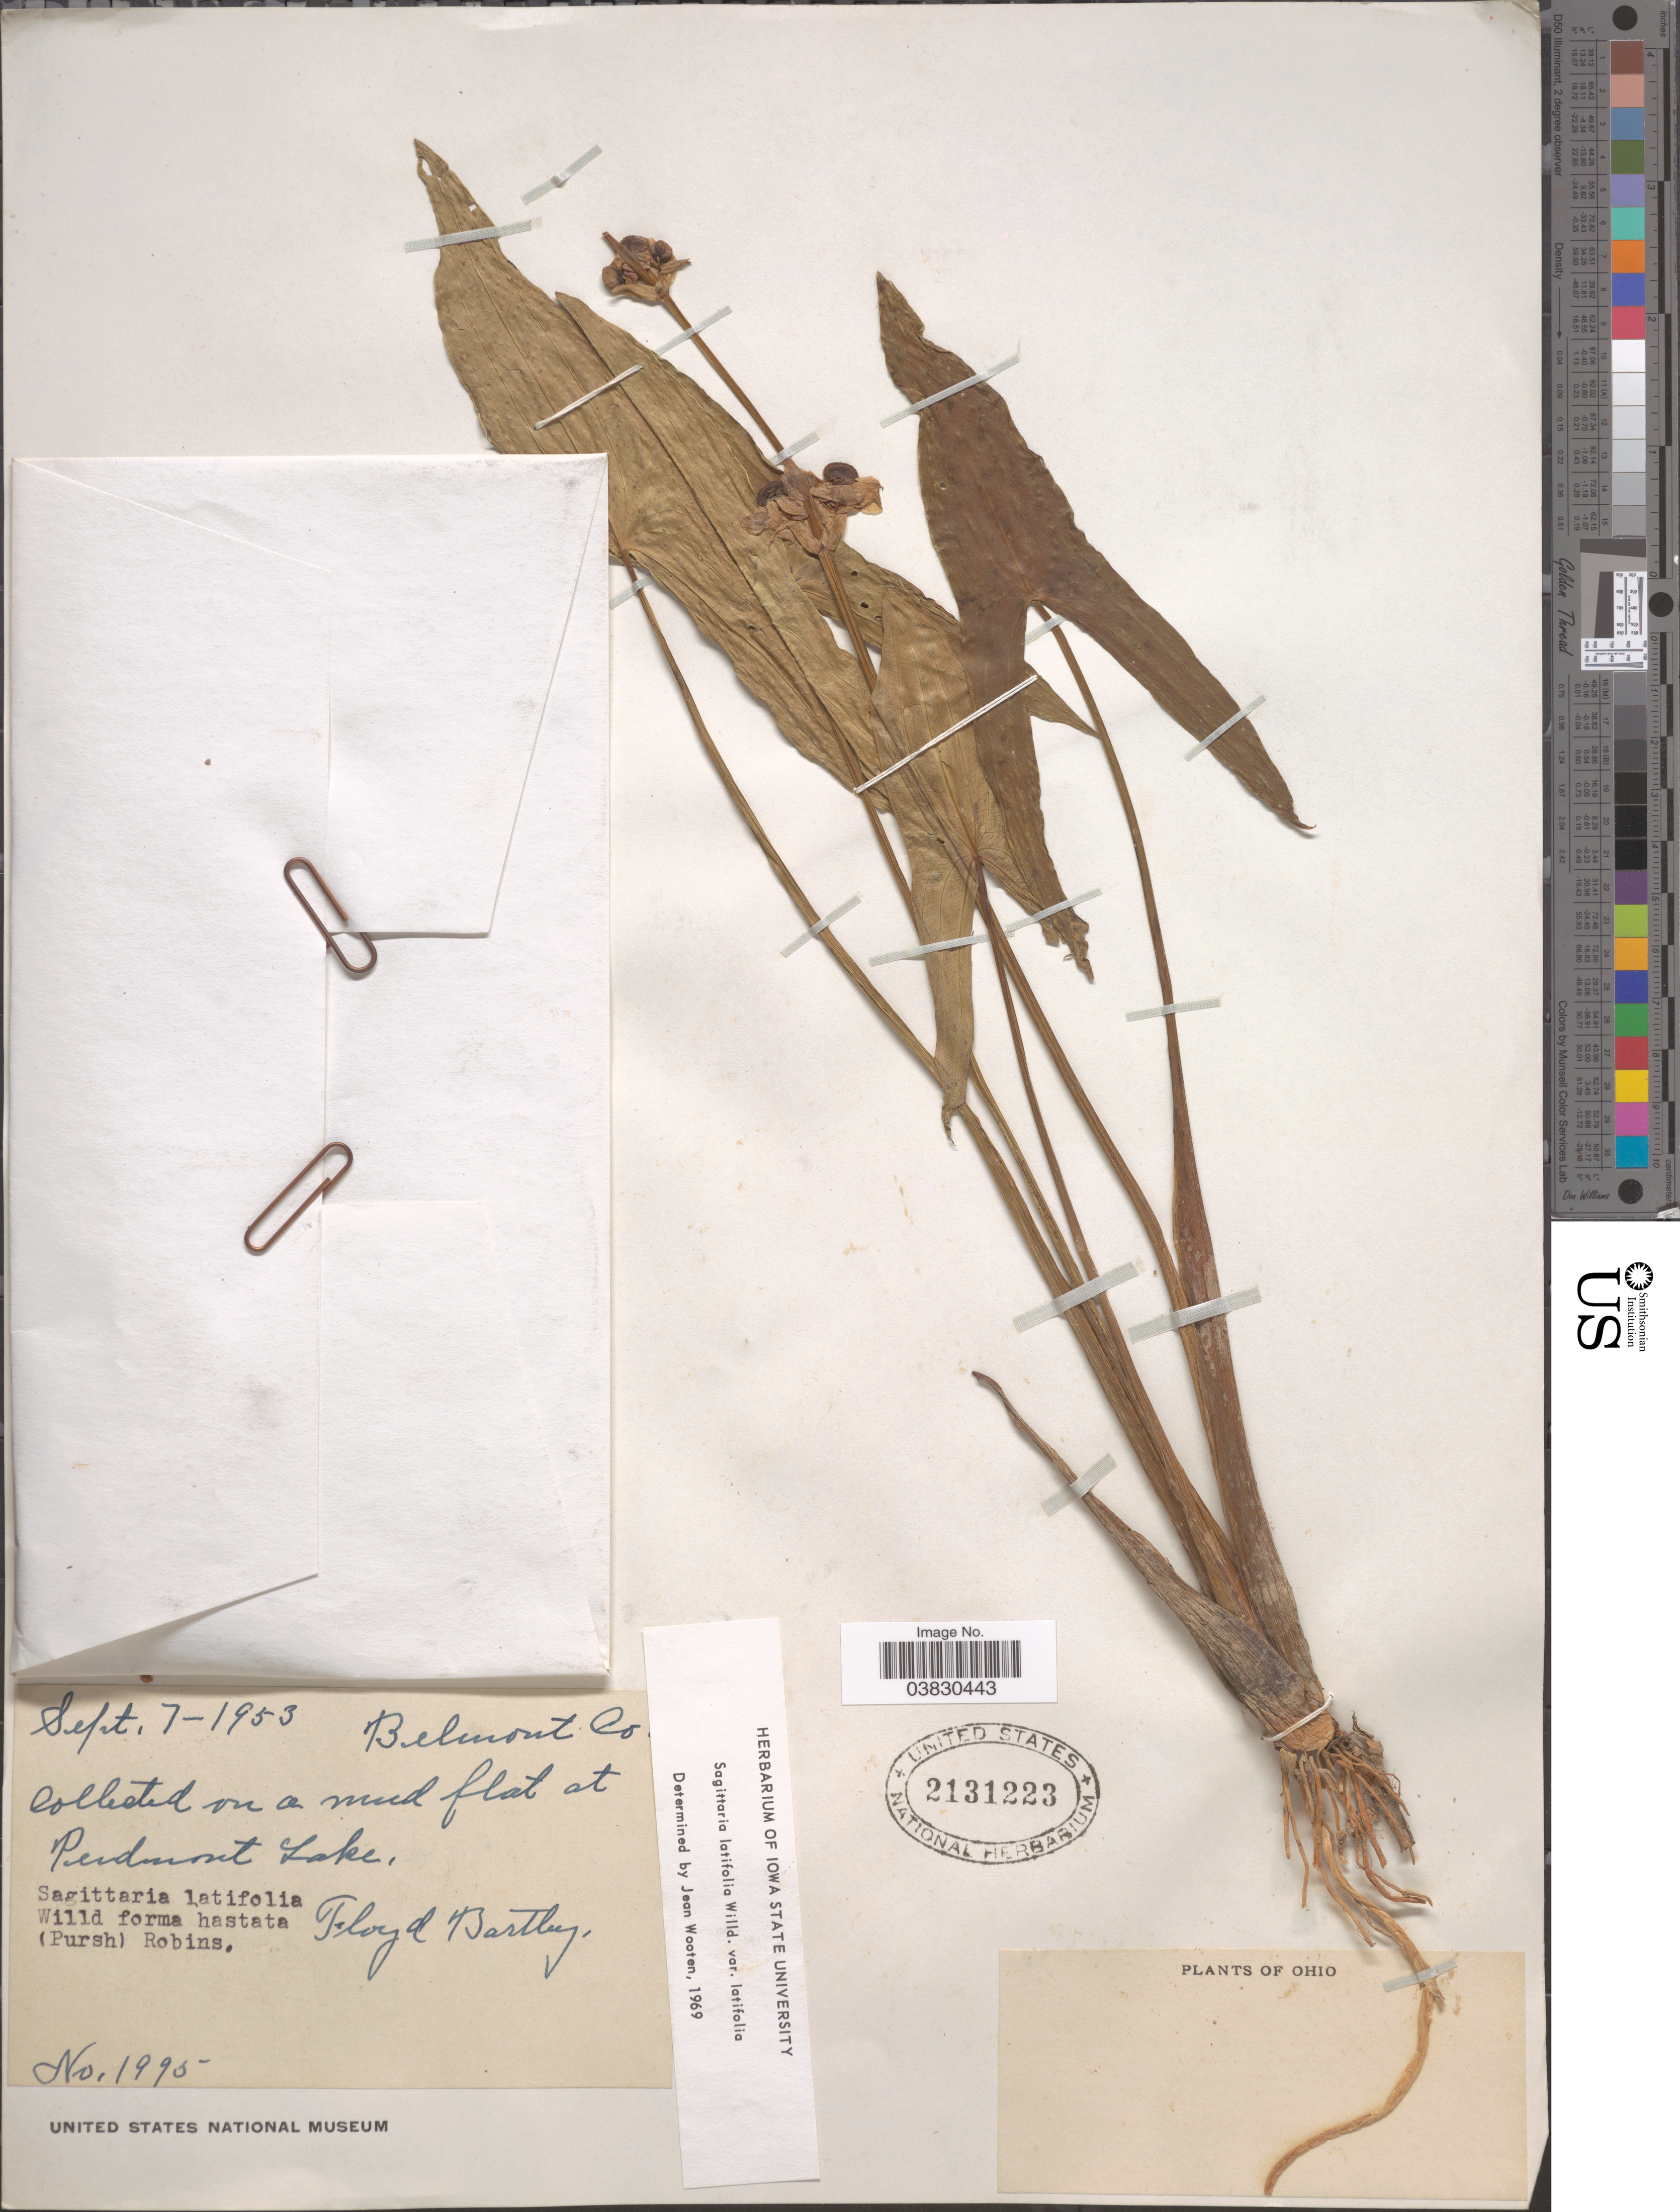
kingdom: Plantae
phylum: Tracheophyta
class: Liliopsida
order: Alismatales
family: Alismataceae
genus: Sagittaria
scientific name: Sagittaria latifolia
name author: Willd.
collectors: F. A. Barkley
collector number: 1995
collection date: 1953-09-07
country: United States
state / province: Ohio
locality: Belmont Co. Collected on a mud flat at Piedmont Lake.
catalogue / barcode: US 2131223